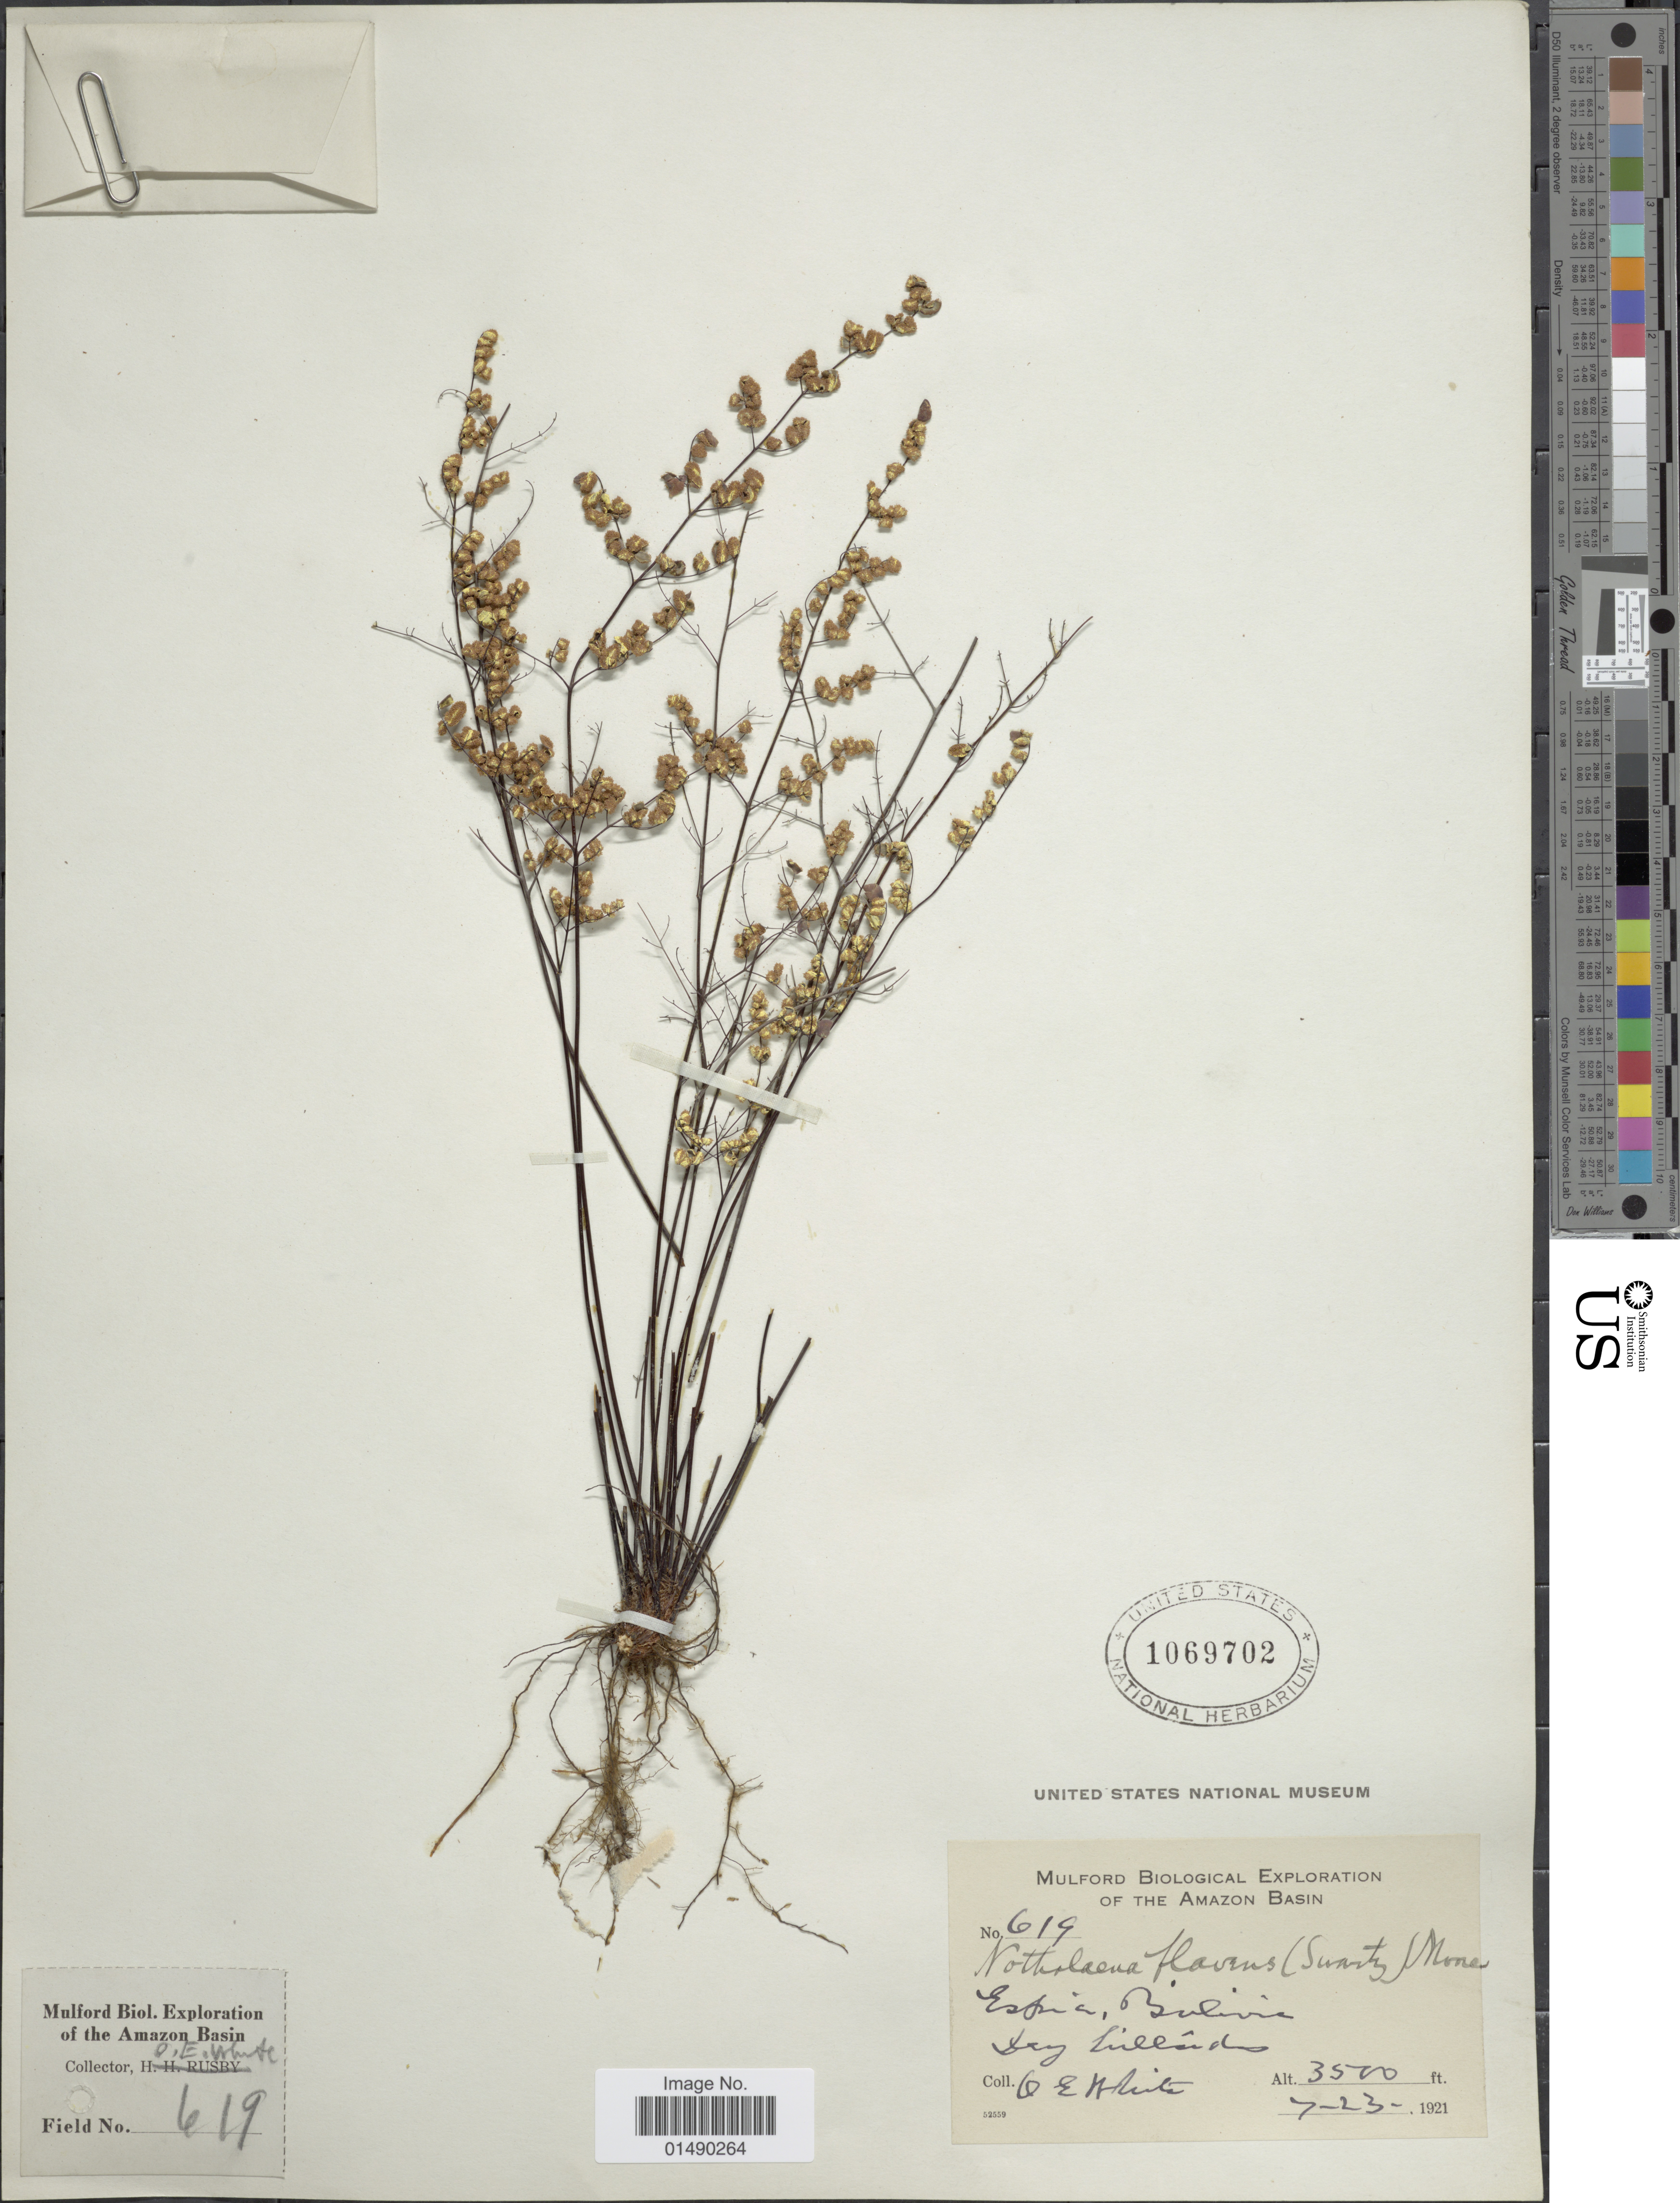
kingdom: Plantae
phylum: Tracheophyta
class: Polypodiopsida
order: Polypodiales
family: Pteridaceae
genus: Argyrochosma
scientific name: Argyrochosma nivea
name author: (Poir.) Windham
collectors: O. E. White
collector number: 619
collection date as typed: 7-23-1921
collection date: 1921-07-23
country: Bolivia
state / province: La Paz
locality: Espia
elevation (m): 1067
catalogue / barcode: US 1069702